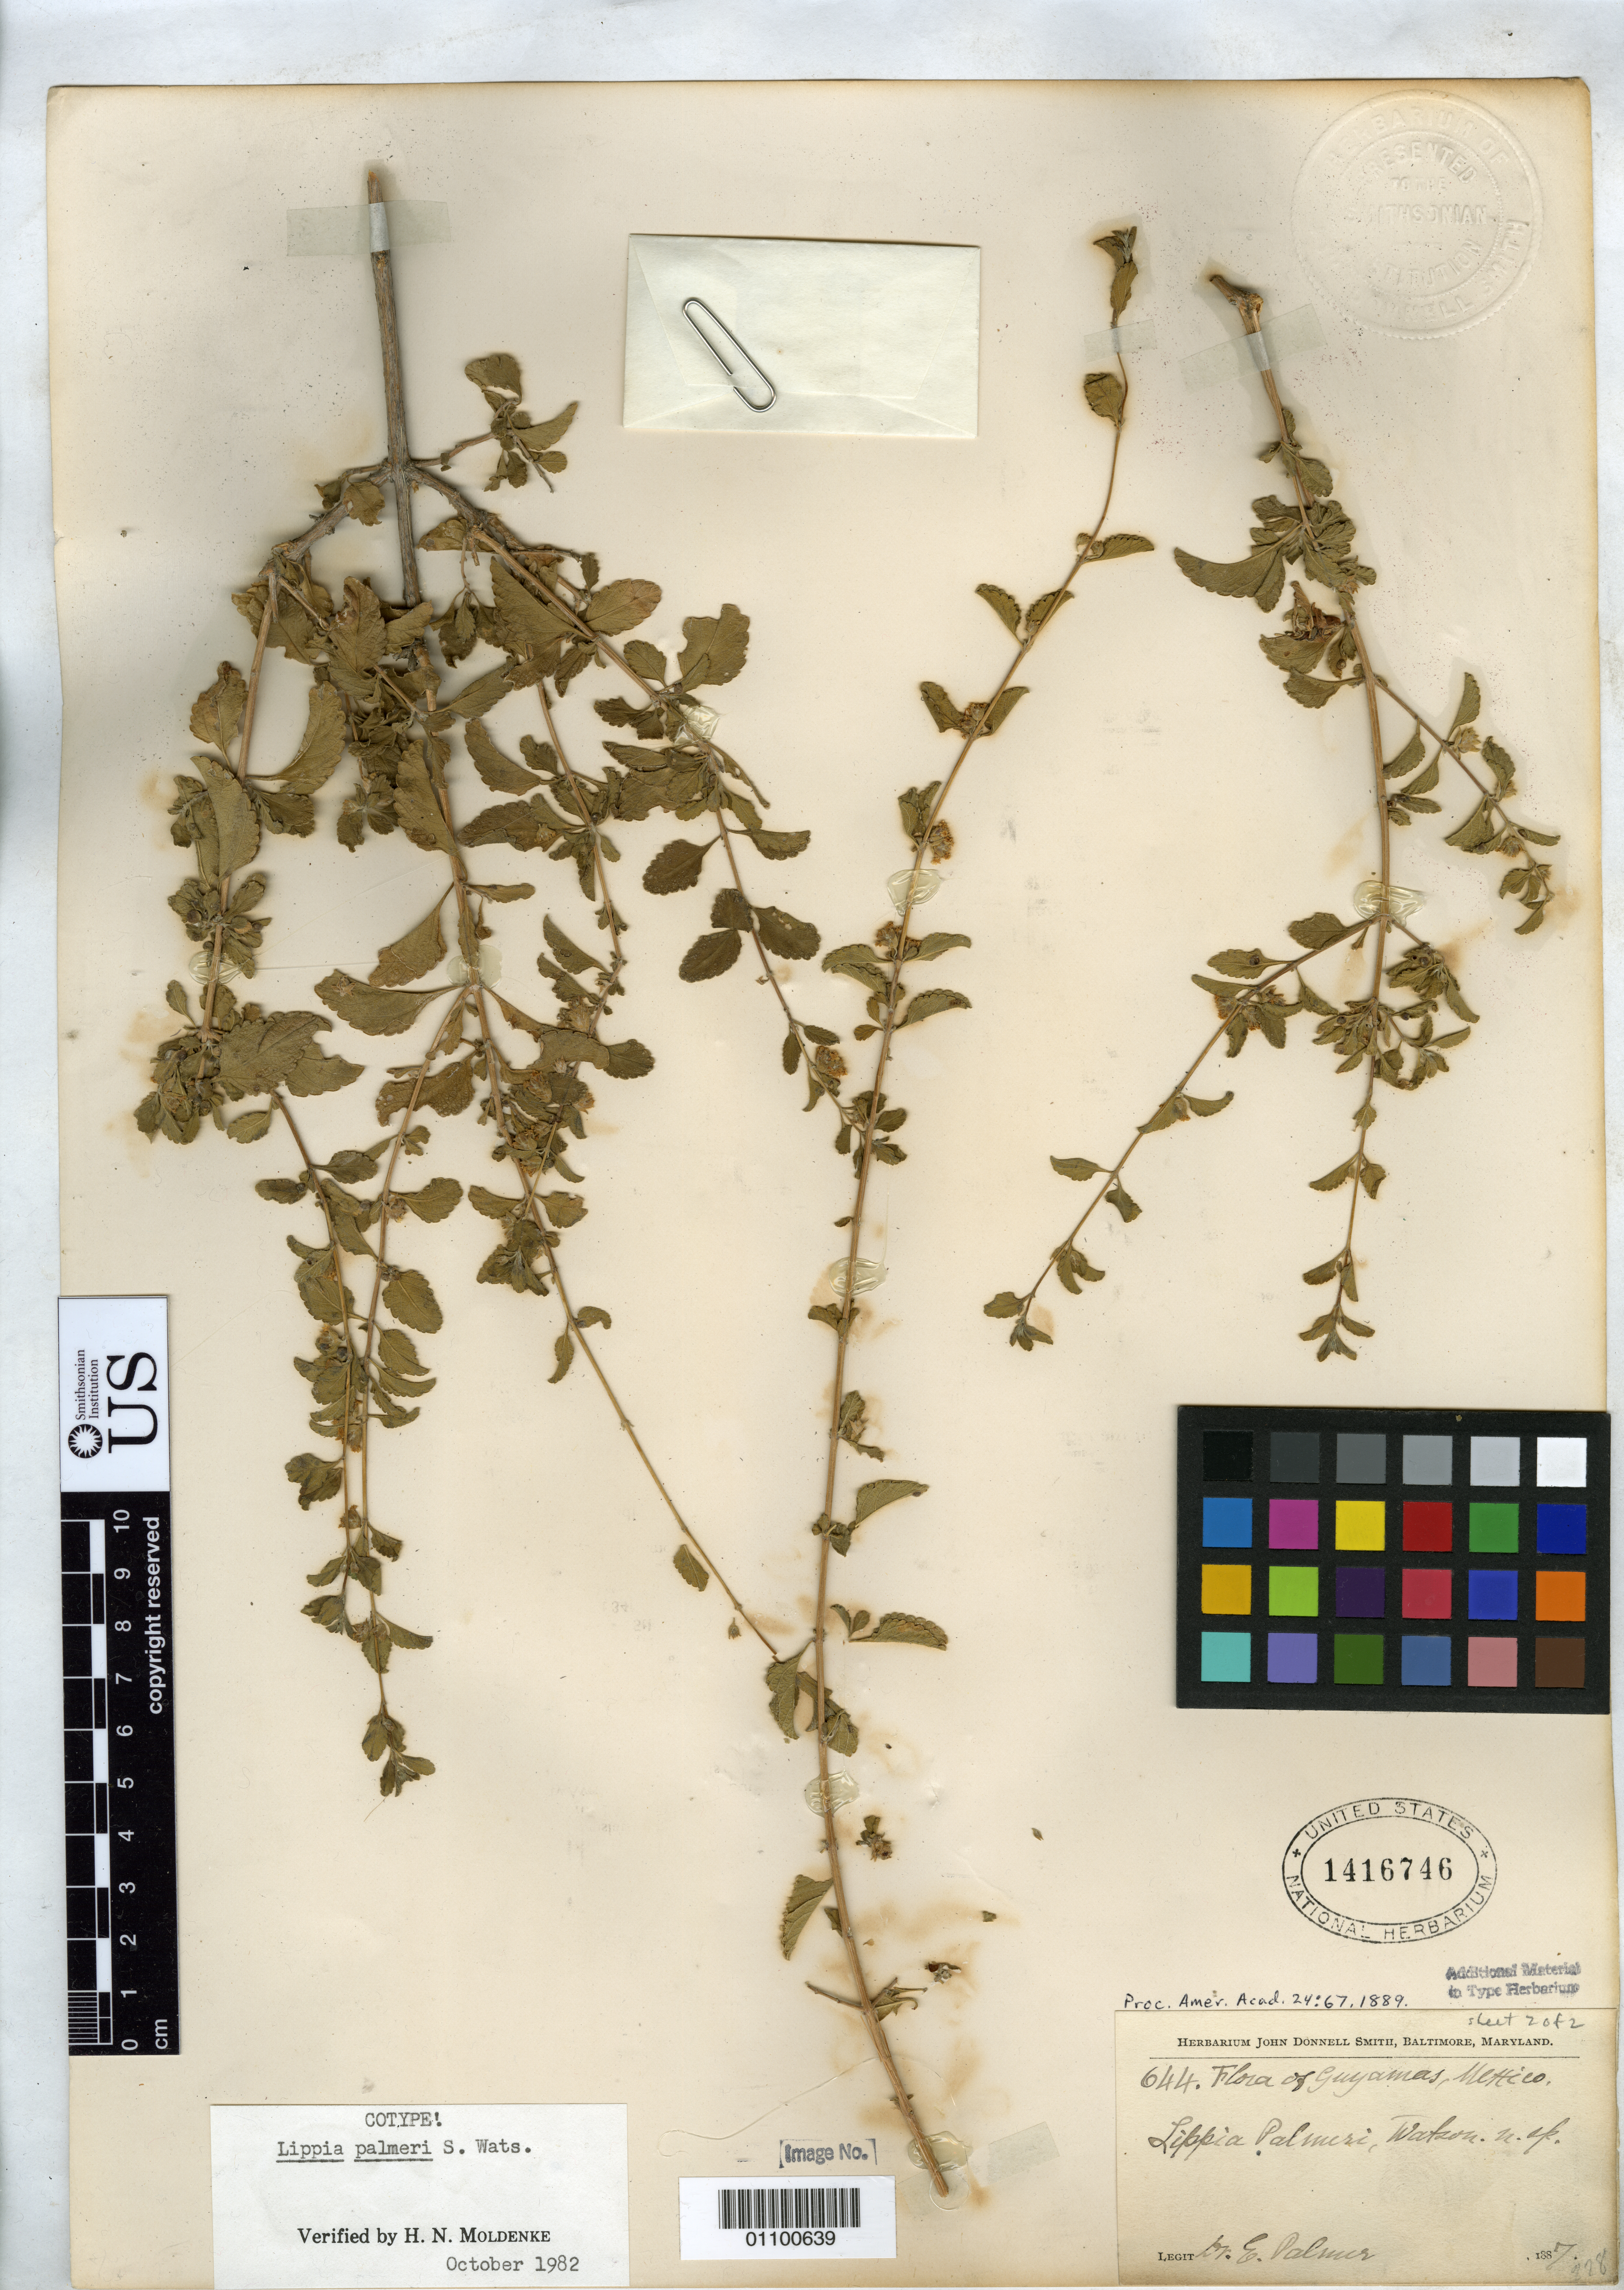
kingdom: Plantae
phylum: Tracheophyta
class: Magnoliopsida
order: Lamiales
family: Verbenaceae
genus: Lippia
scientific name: Lippia palmeri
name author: S. Watson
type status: Isosyntype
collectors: E. Palmer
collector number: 644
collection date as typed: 1887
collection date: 1887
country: Mexico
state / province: Sonora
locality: Guaymas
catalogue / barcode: US 1416746